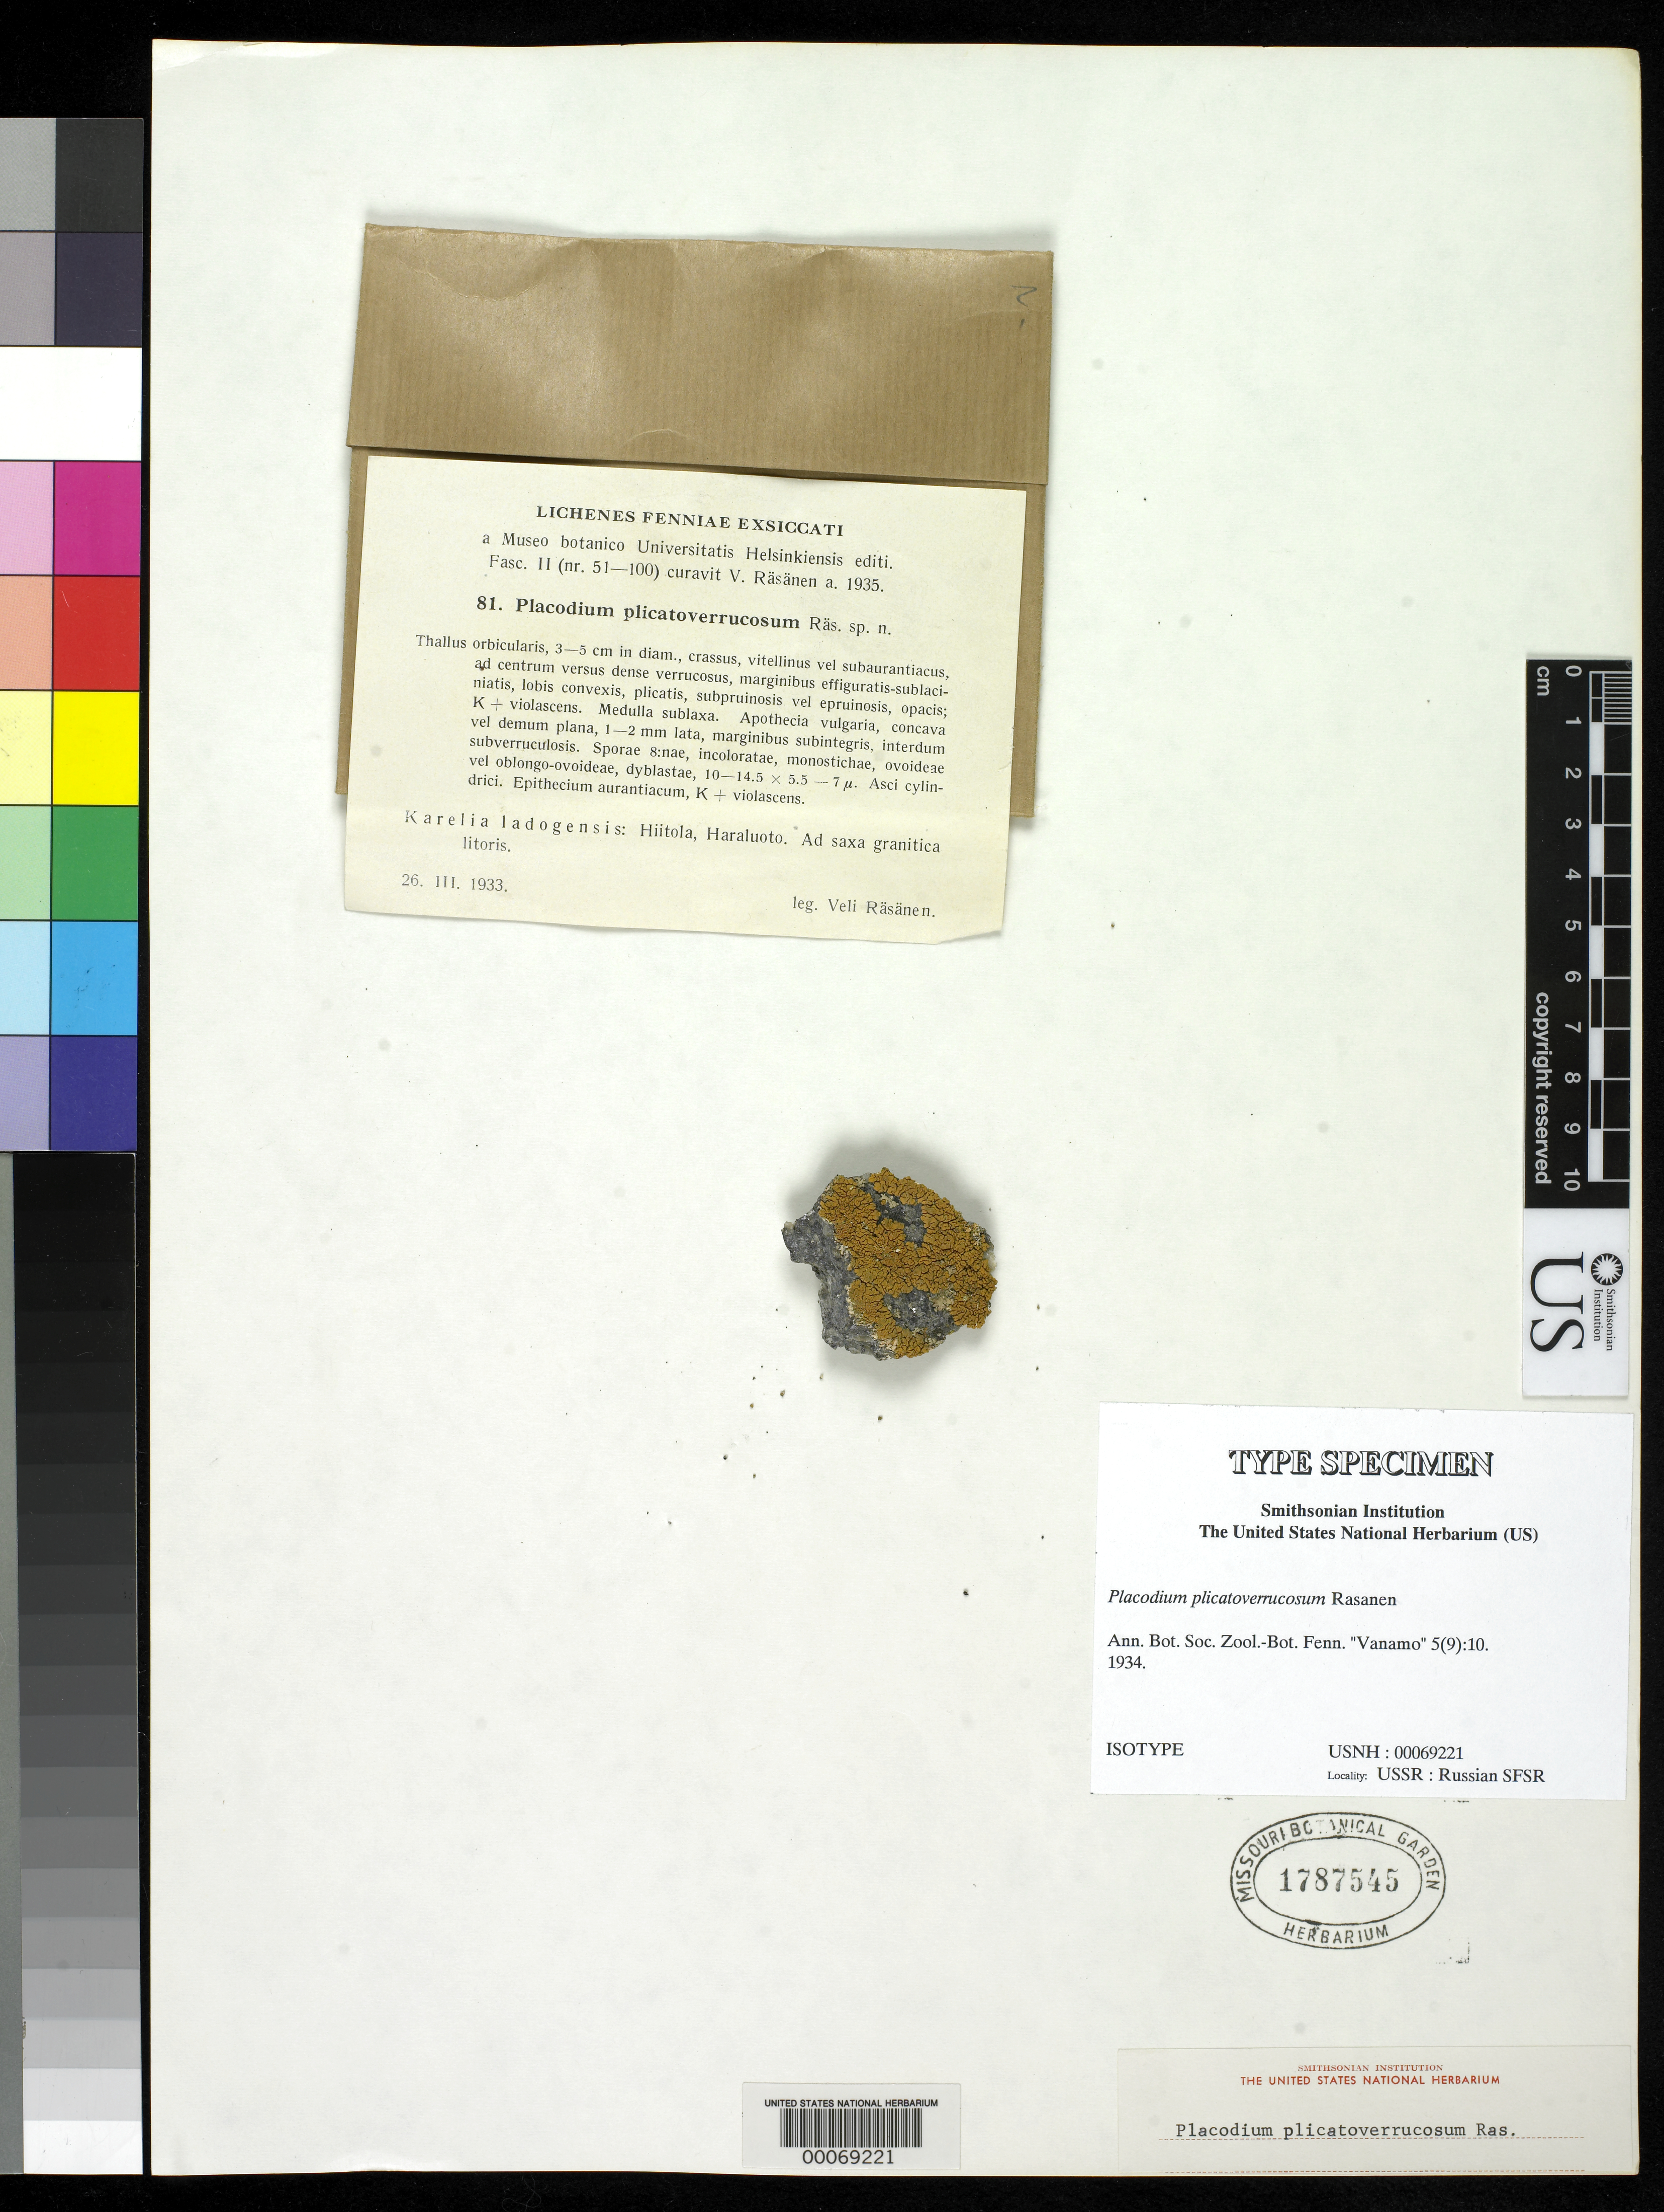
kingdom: Fungi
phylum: Ascomycota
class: Lecanoromycetes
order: Teloschistales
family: Teloschistaceae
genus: Placodium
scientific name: Placodium plicatoverrucosum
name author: Räsänen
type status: Isotype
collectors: V. Rasanen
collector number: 81 Vezda No.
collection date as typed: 26 Mar 1933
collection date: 1933-03-26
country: Russian Federation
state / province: Karelia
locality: Kurkijoki, Hoikkiiluodot prope Leipasaar, Hiitola Haraluoto prope Marjasaari. [Kurkijoki, Hoikkiiluodot near Leipasaar, Hiitola Haraluoto near Marjasaari.]